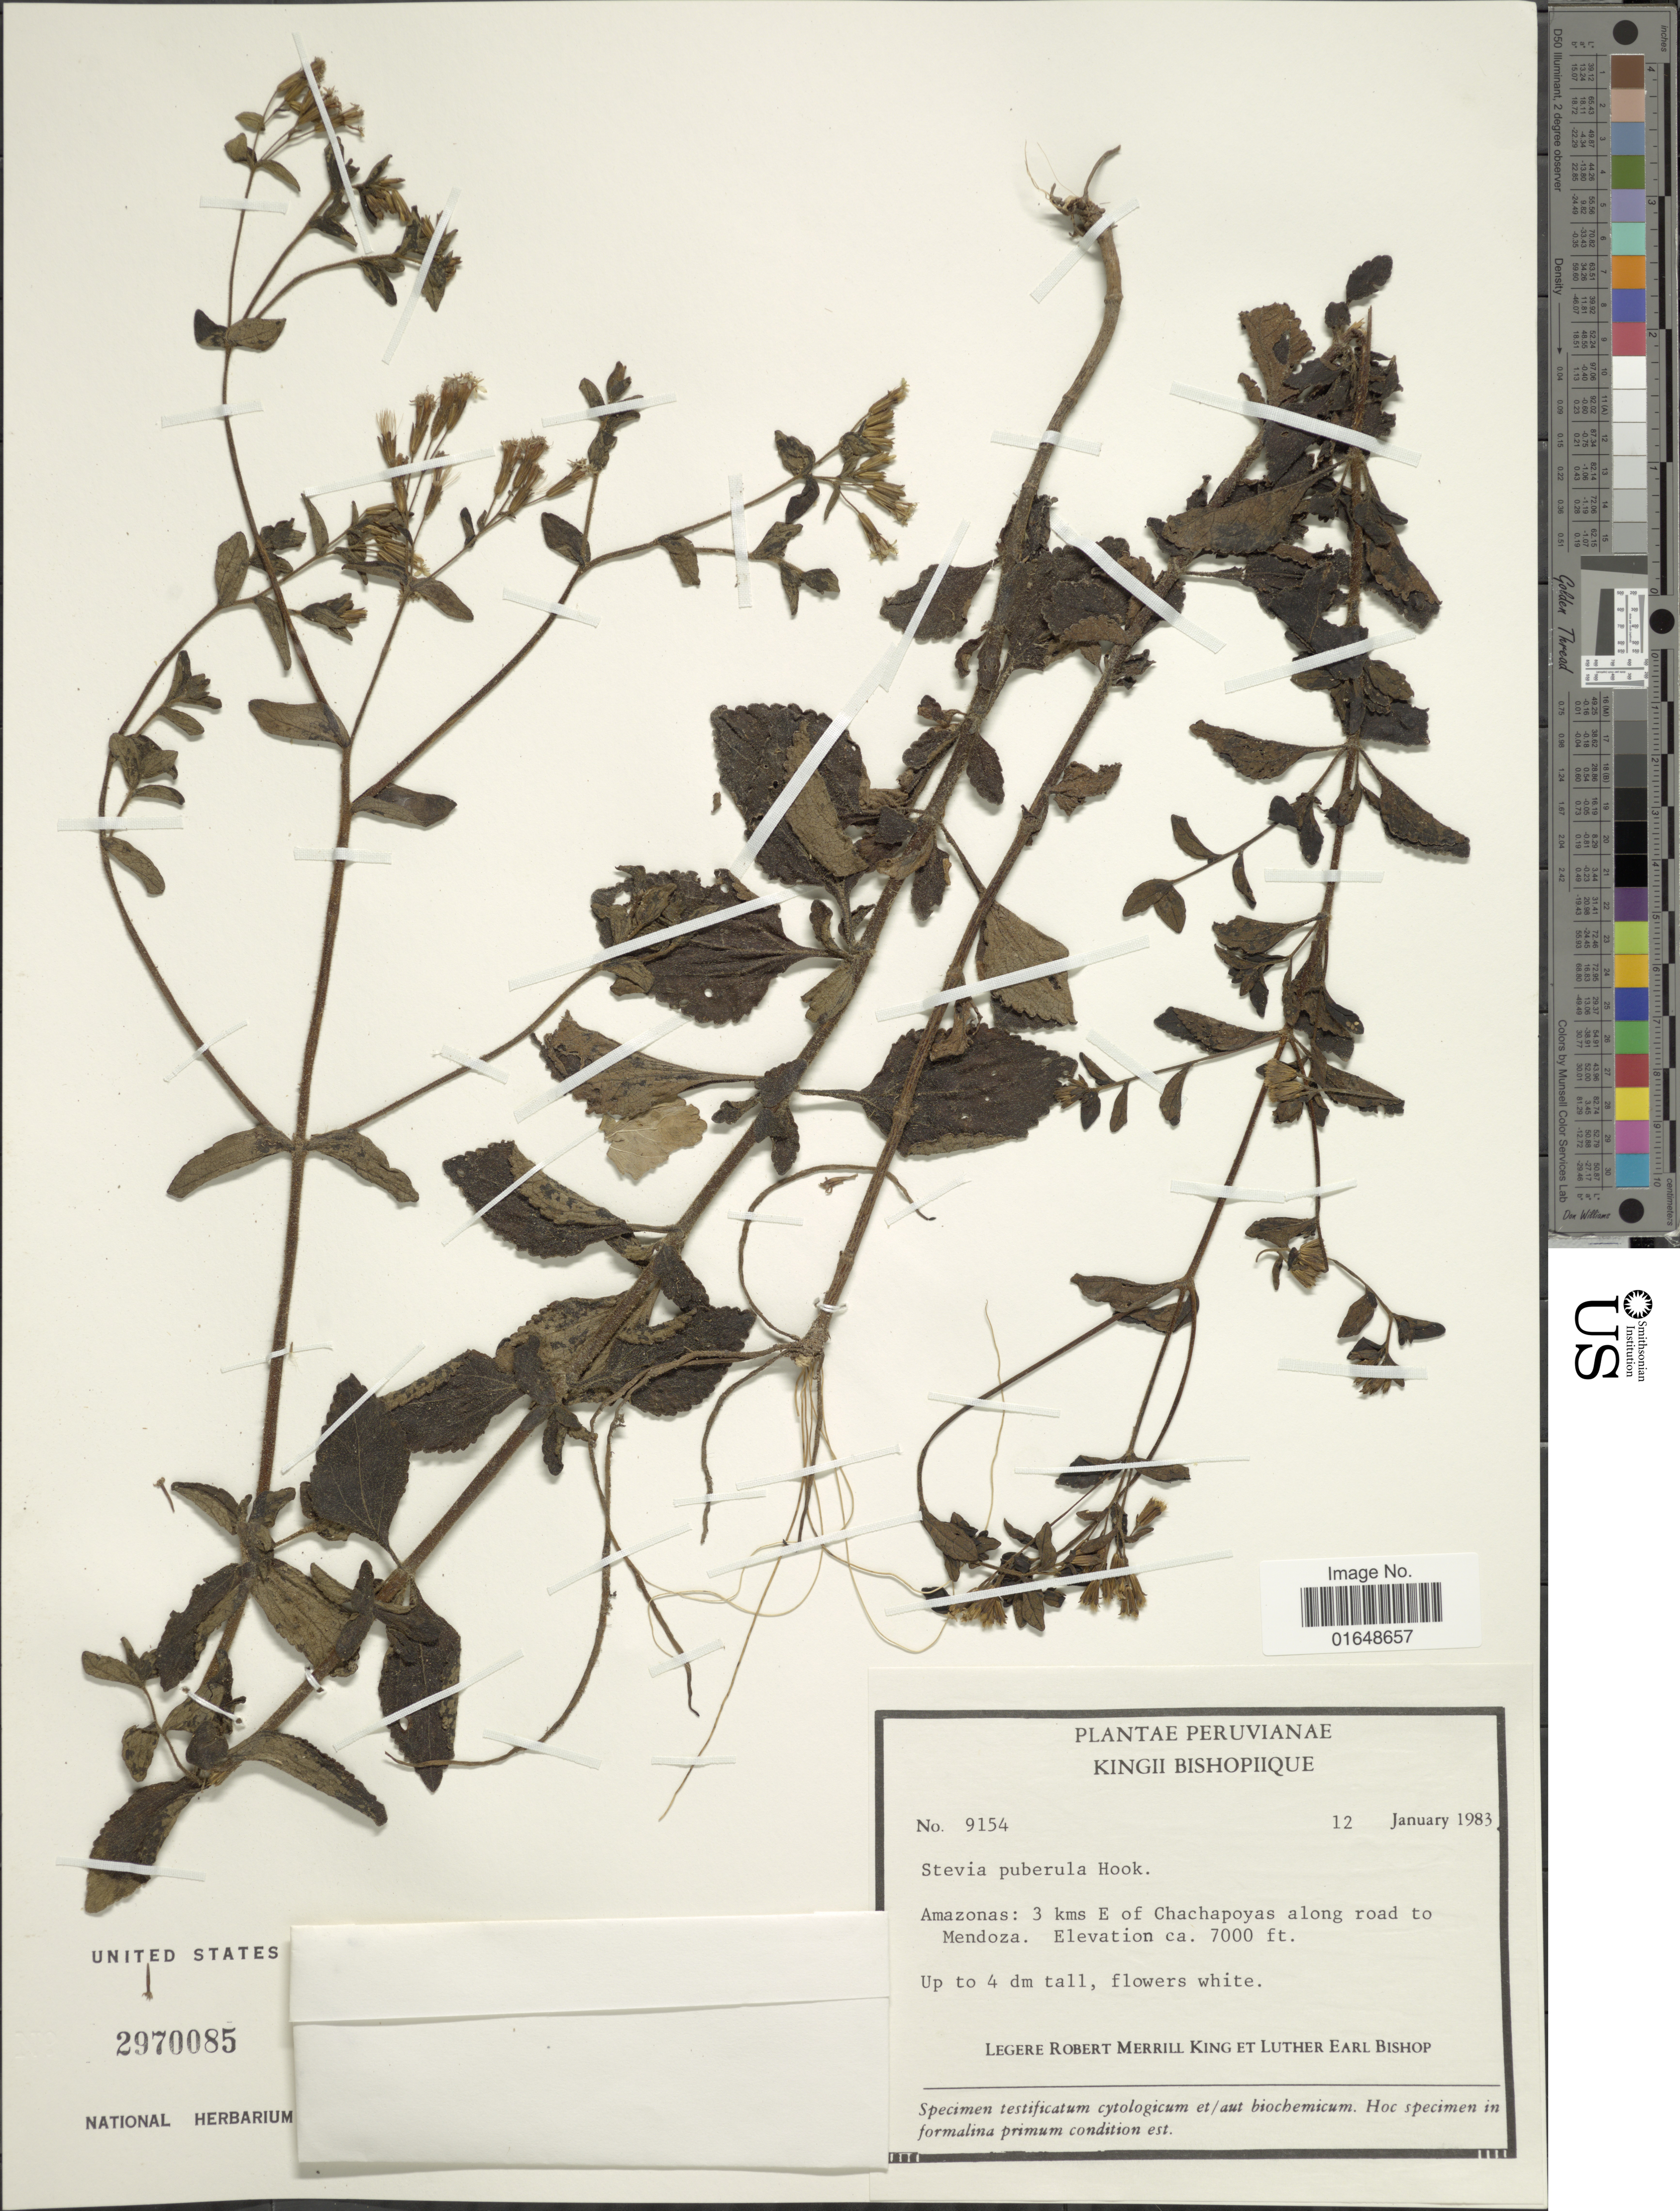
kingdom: Plantae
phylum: Tracheophyta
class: Magnoliopsida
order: Asterales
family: Asteraceae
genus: Stevia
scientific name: Stevia puberula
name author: Hook.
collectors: R. M. King & L. E. Bishop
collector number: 9154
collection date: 1983-01-12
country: Peru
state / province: Amazonas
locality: Amazonas: 3 kms E of Chachapoyas along road to Mendoza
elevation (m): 2134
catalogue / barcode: US 2970085